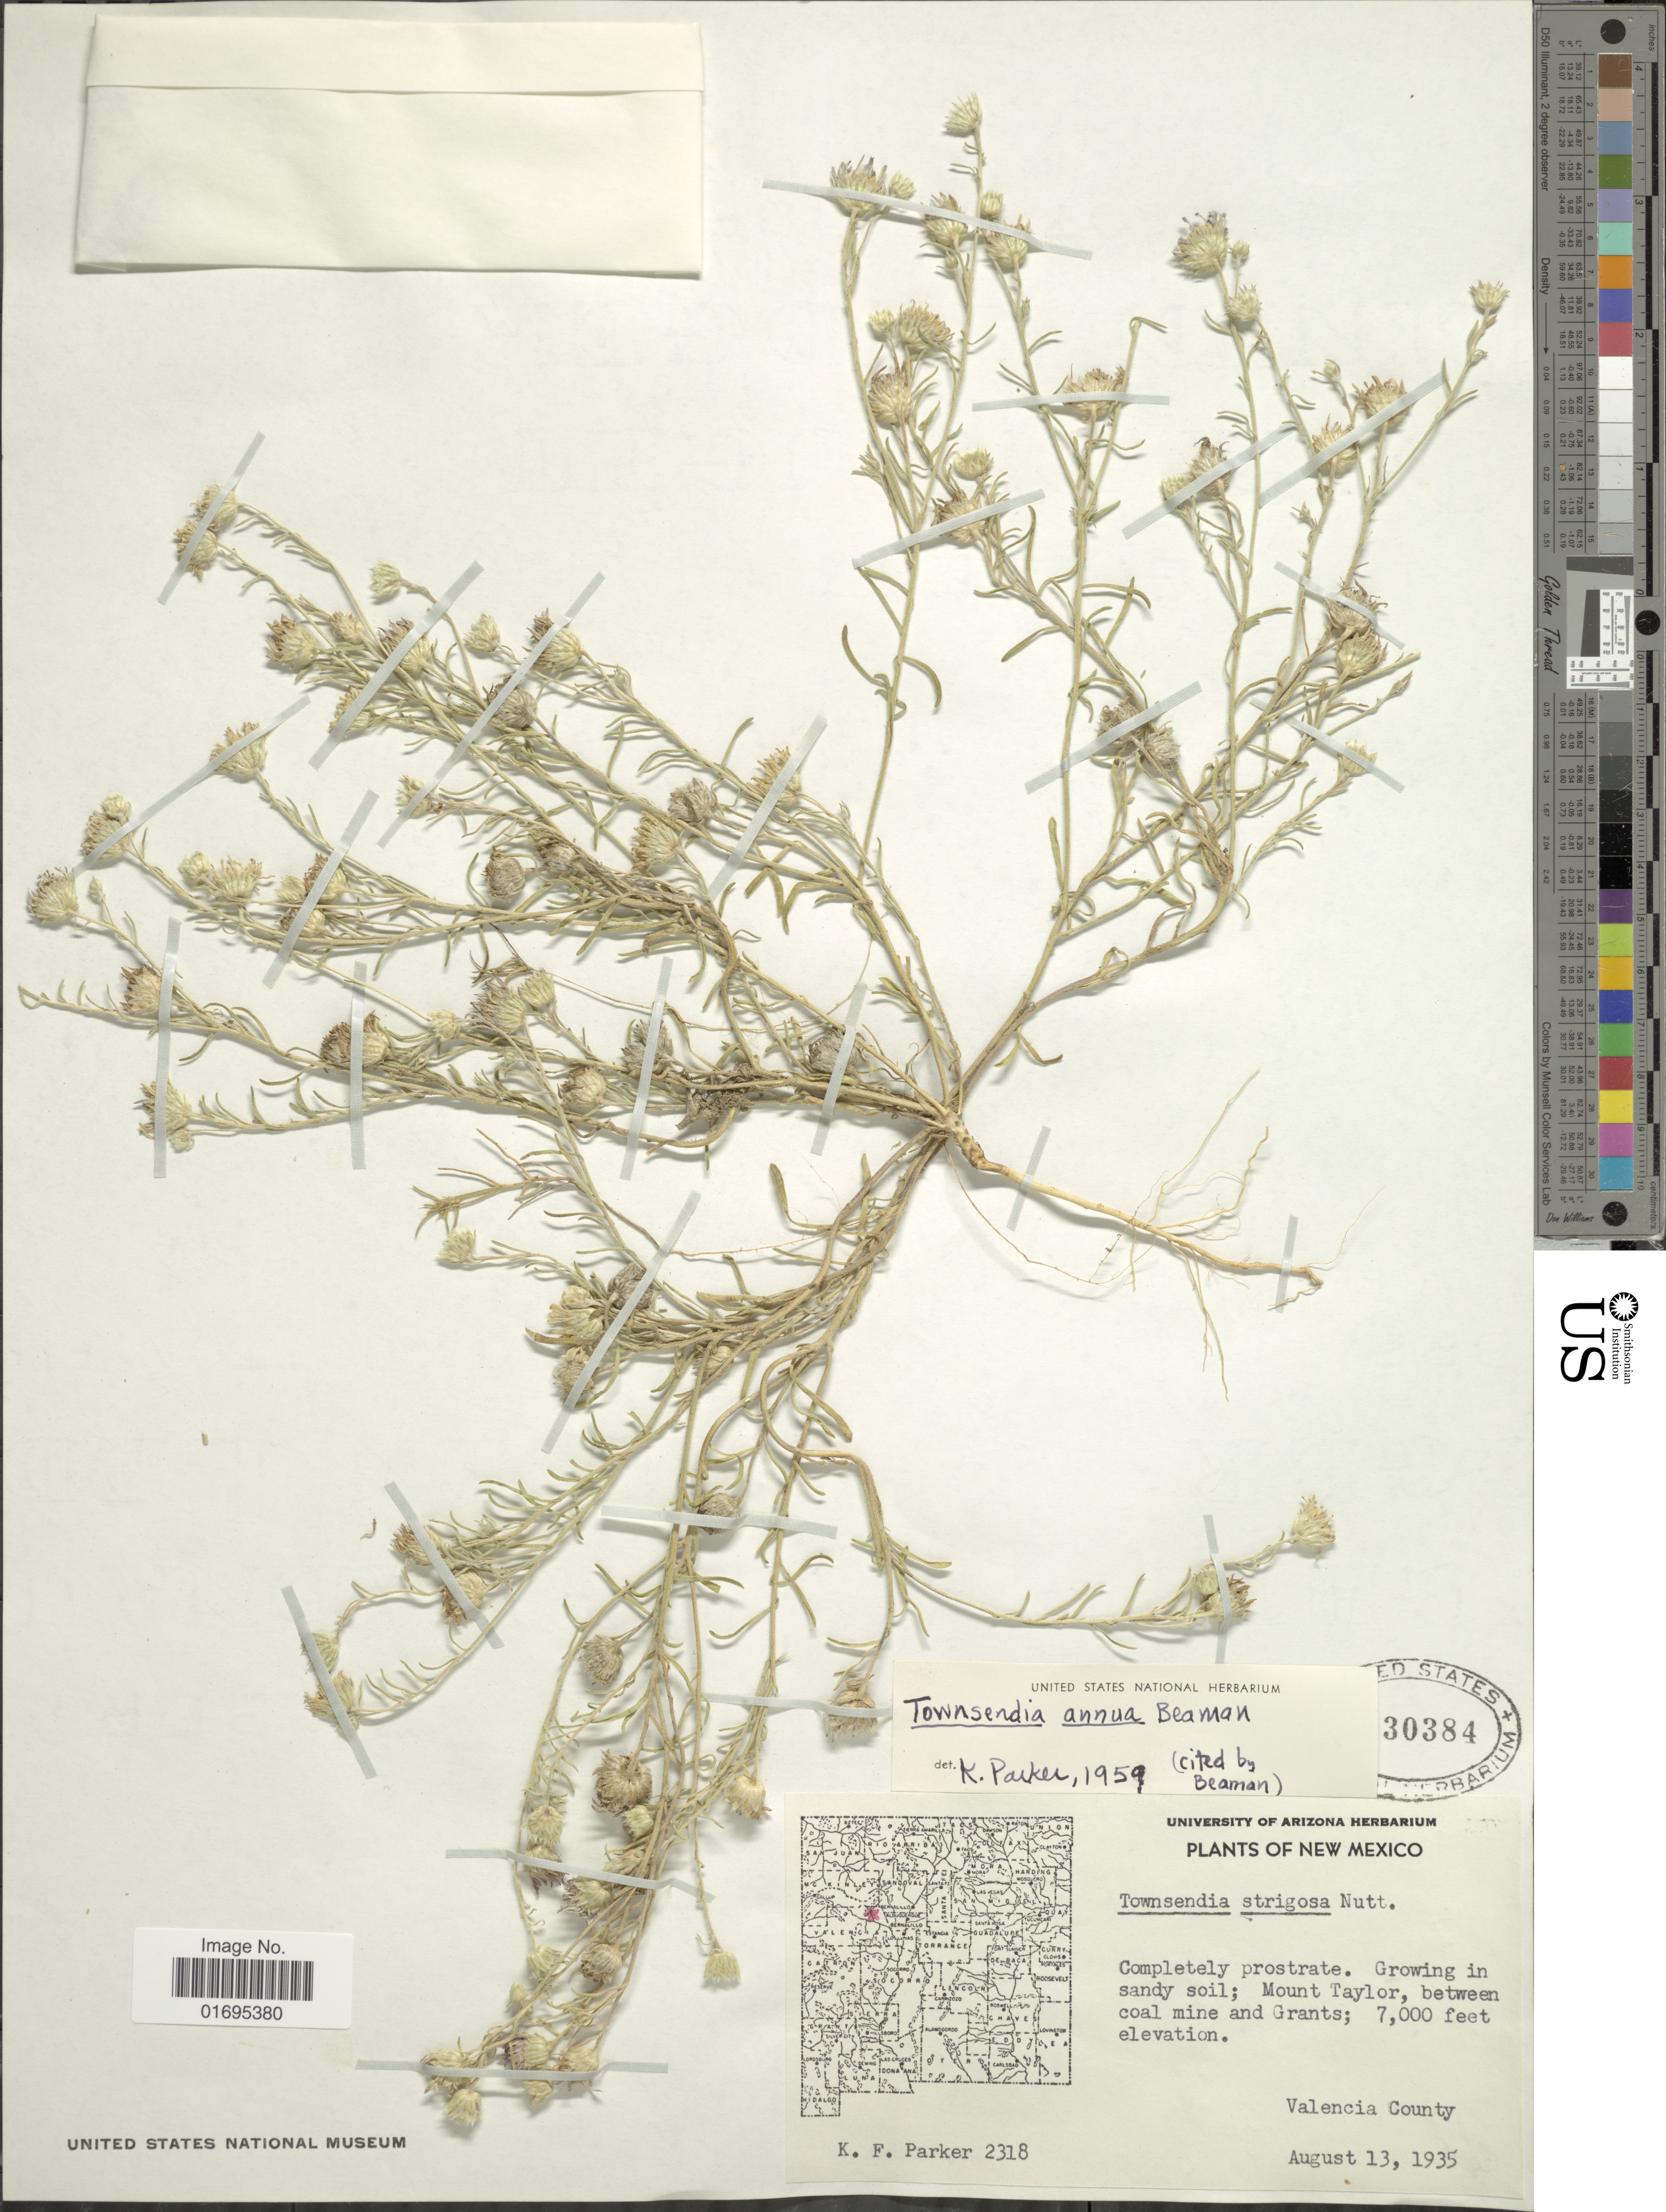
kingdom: Plantae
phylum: Tracheophyta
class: Magnoliopsida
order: Asterales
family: Asteraceae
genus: Townsendia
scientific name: Townsendia annua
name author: Beaman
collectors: K. F. Parker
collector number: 2318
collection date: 1935-08-13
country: United States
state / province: New Mexico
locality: Growing in sandy soil; Mount Taylor, between coal mine and Grants, Valencia County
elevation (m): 2134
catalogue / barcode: US 30384